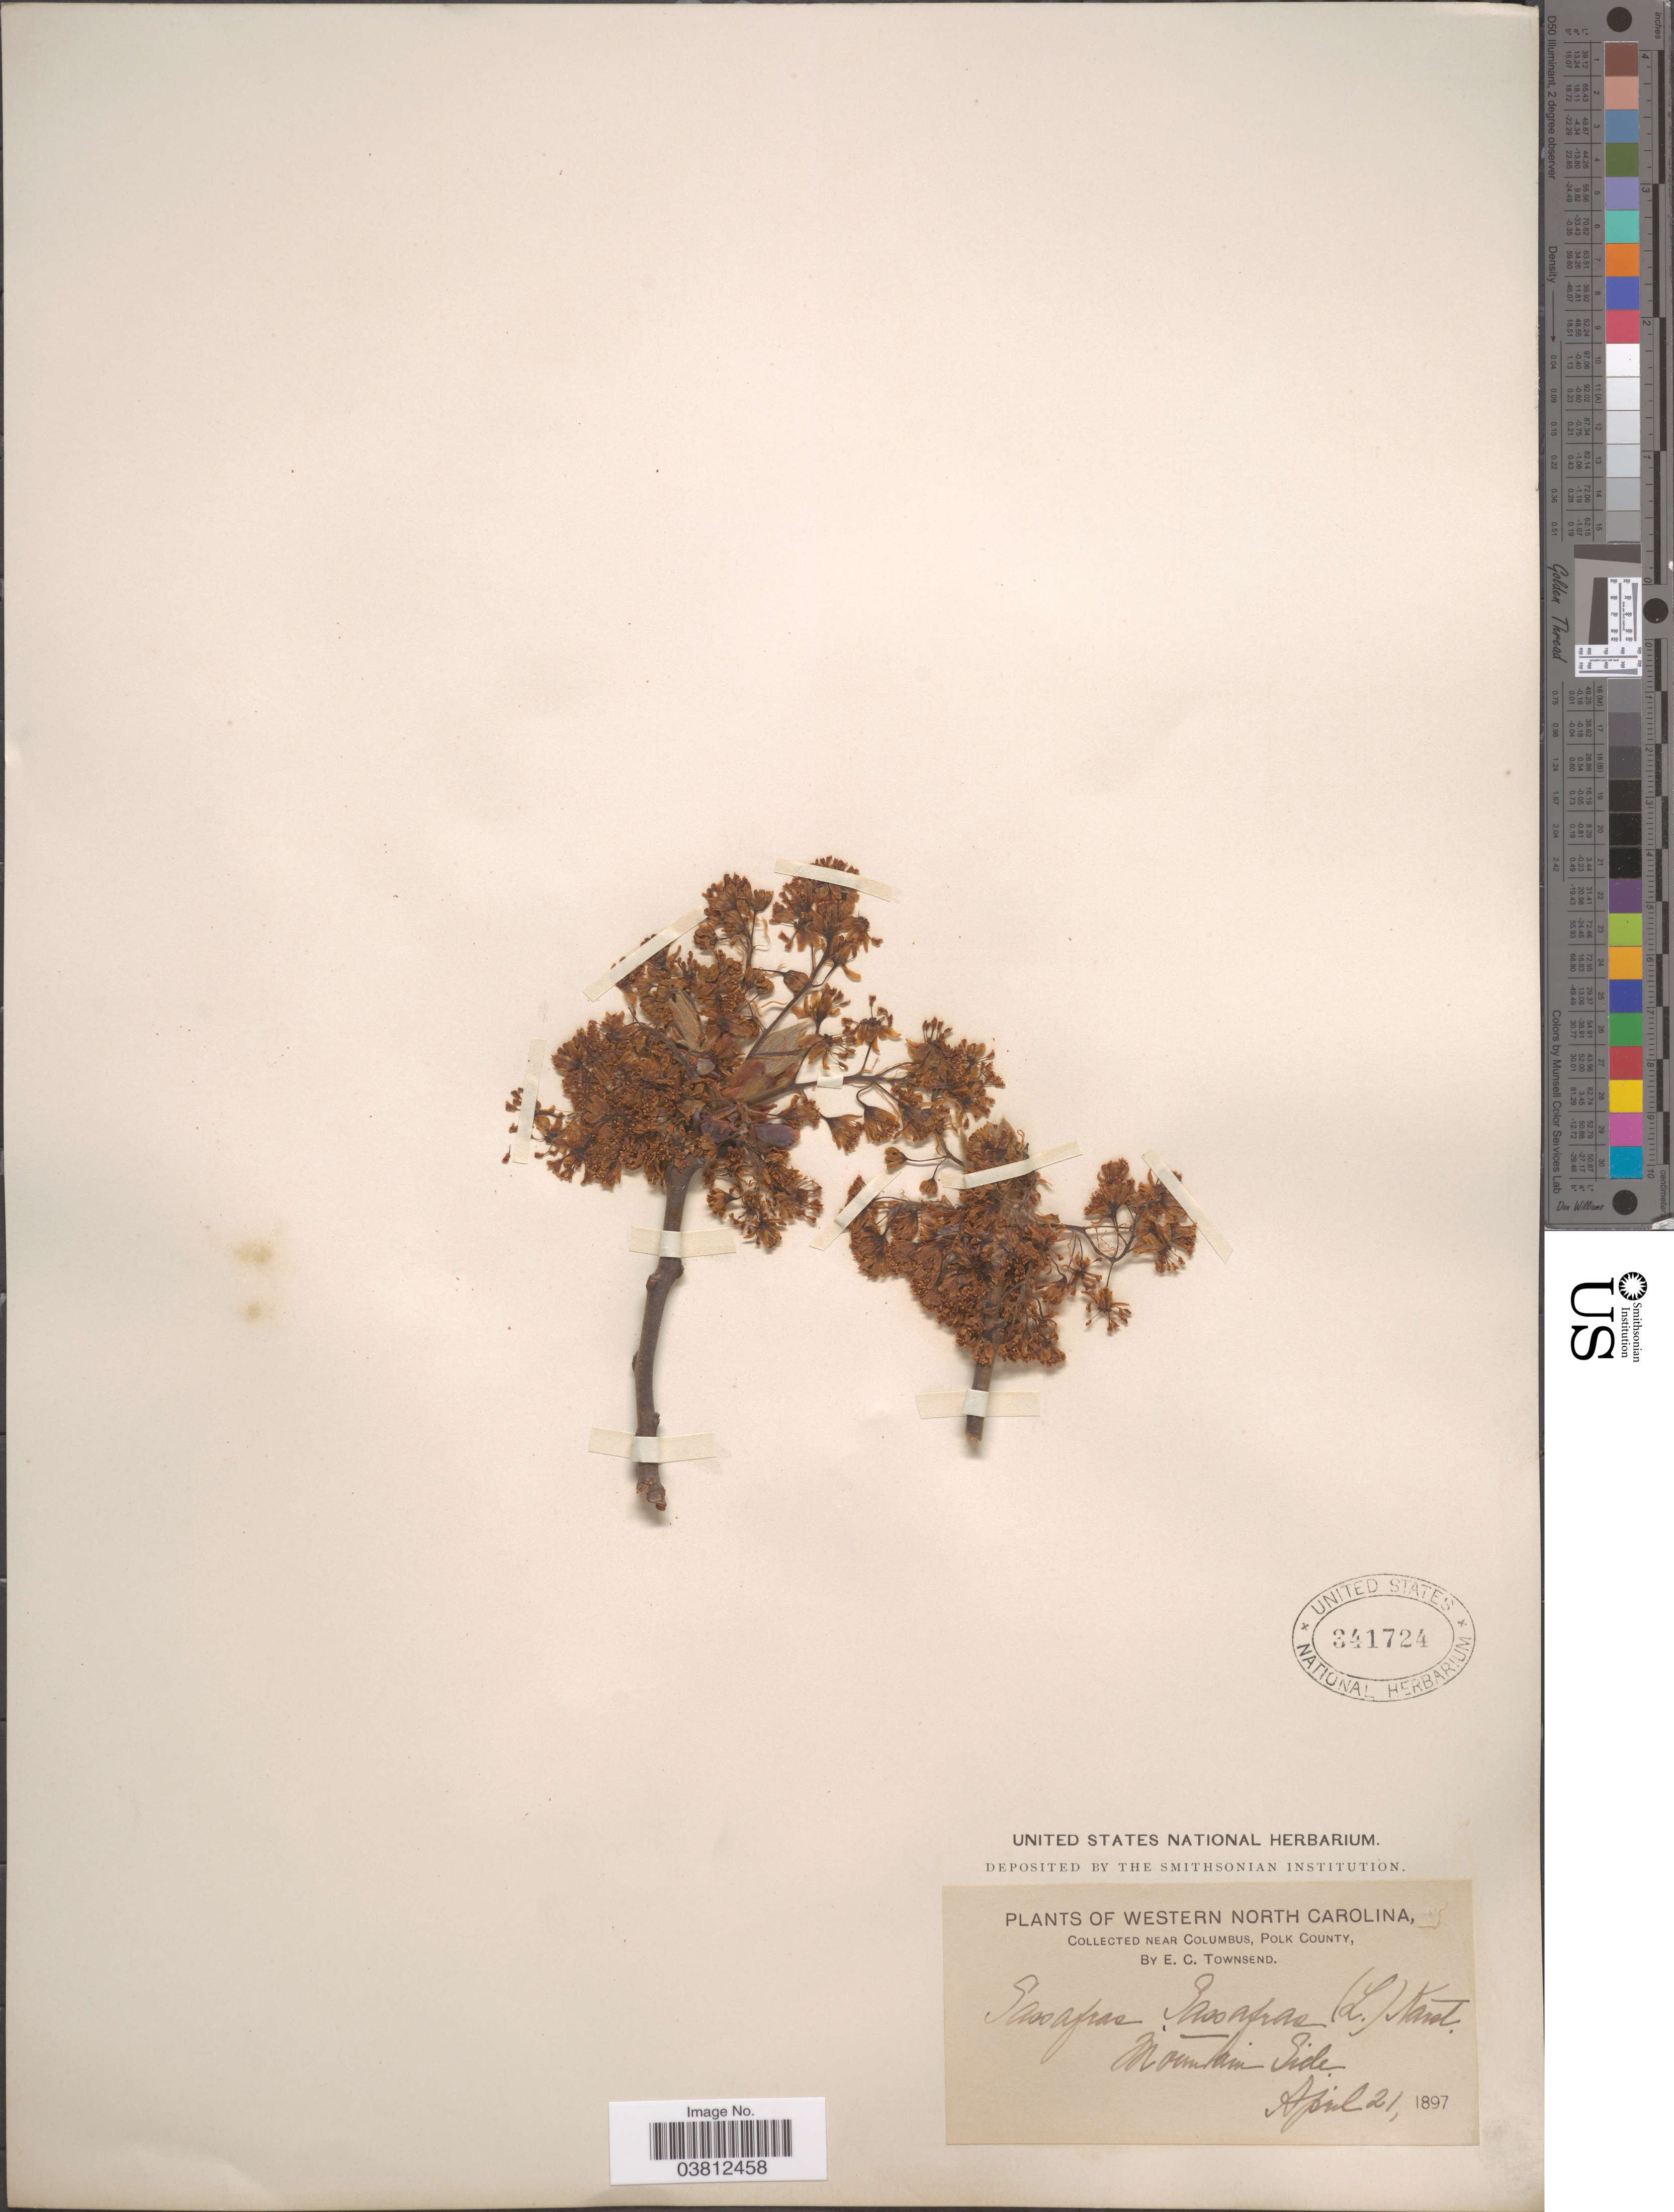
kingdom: Plantae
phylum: Tracheophyta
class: Magnoliopsida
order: Laurales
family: Lauraceae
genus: Sassafras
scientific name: Sassafras albidum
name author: (Nutt.) Nees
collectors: E. C. Townsend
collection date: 1897-04-21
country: United States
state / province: North Carolina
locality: Western North Carolina. Near Columbus, Polk County. Mountain Side.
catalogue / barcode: US 341724